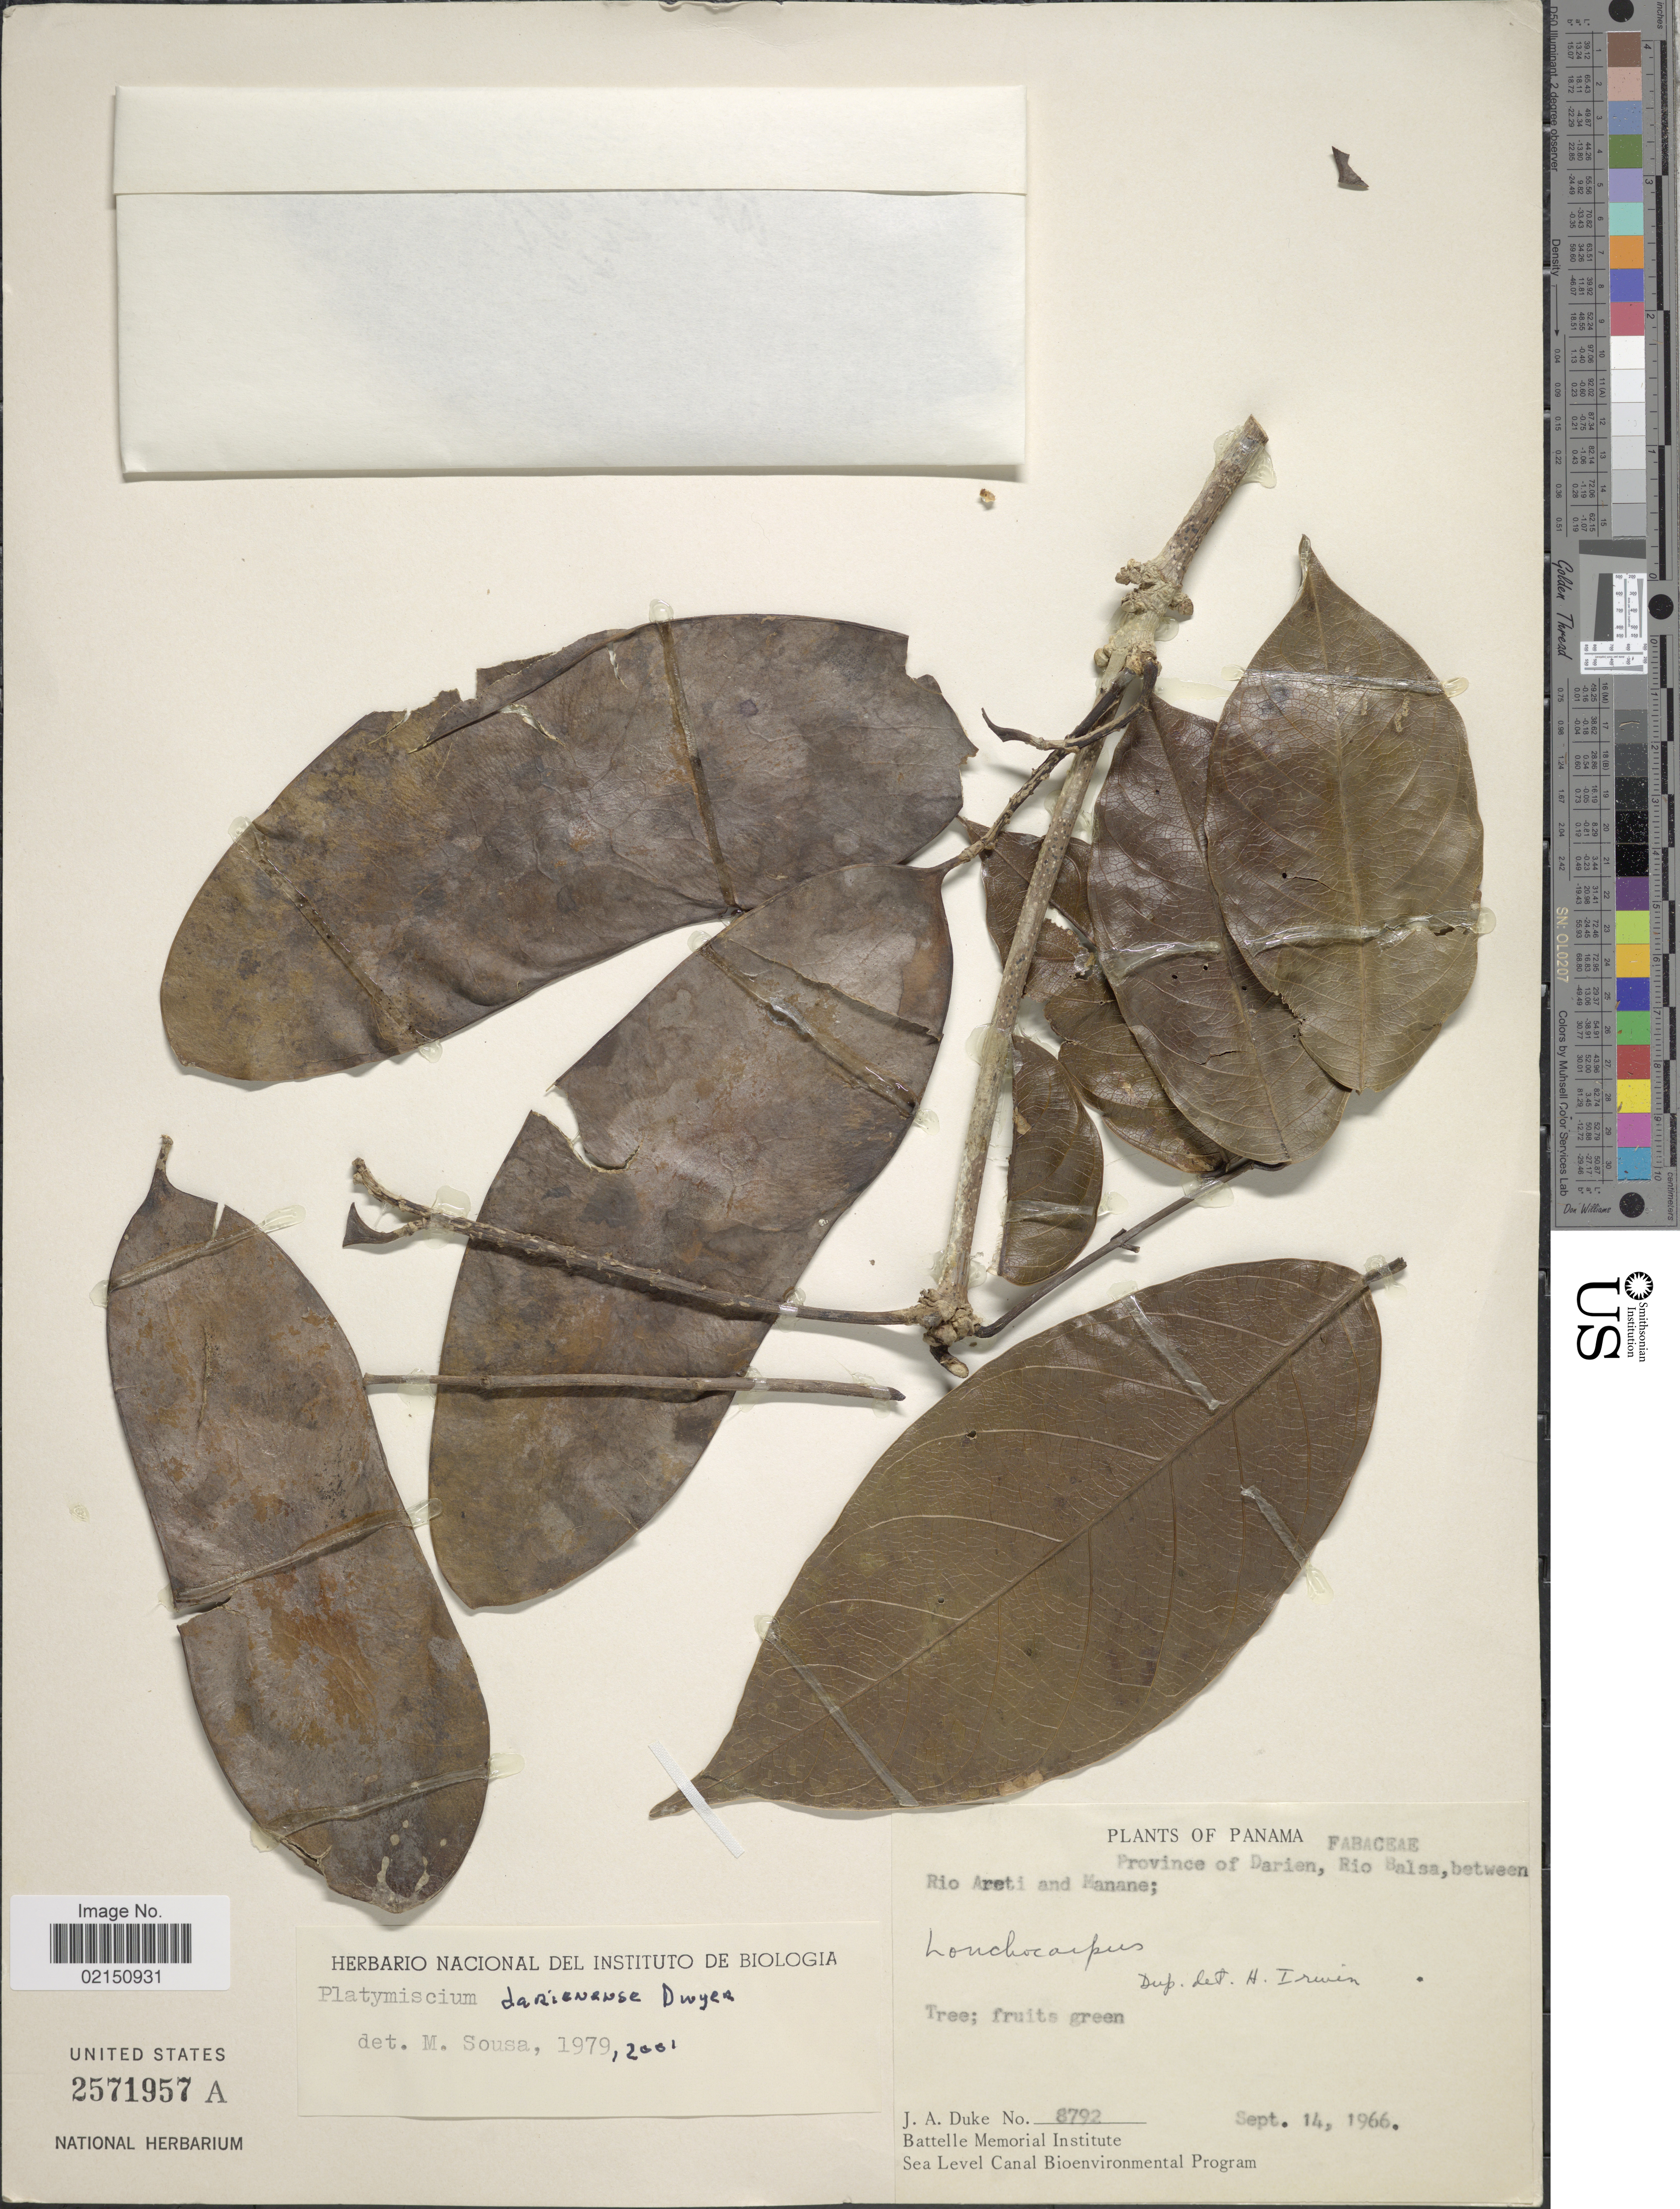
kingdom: Plantae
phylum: Tracheophyta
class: Magnoliopsida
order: Fabales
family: Fabaceae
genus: Platymiscium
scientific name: Platymiscium darienense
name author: Dwyer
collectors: J. A. Duke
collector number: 8792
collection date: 1966-09-14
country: Panama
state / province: Darién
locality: Rio Balsa, between Rio Areti and Manane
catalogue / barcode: US 2571957A